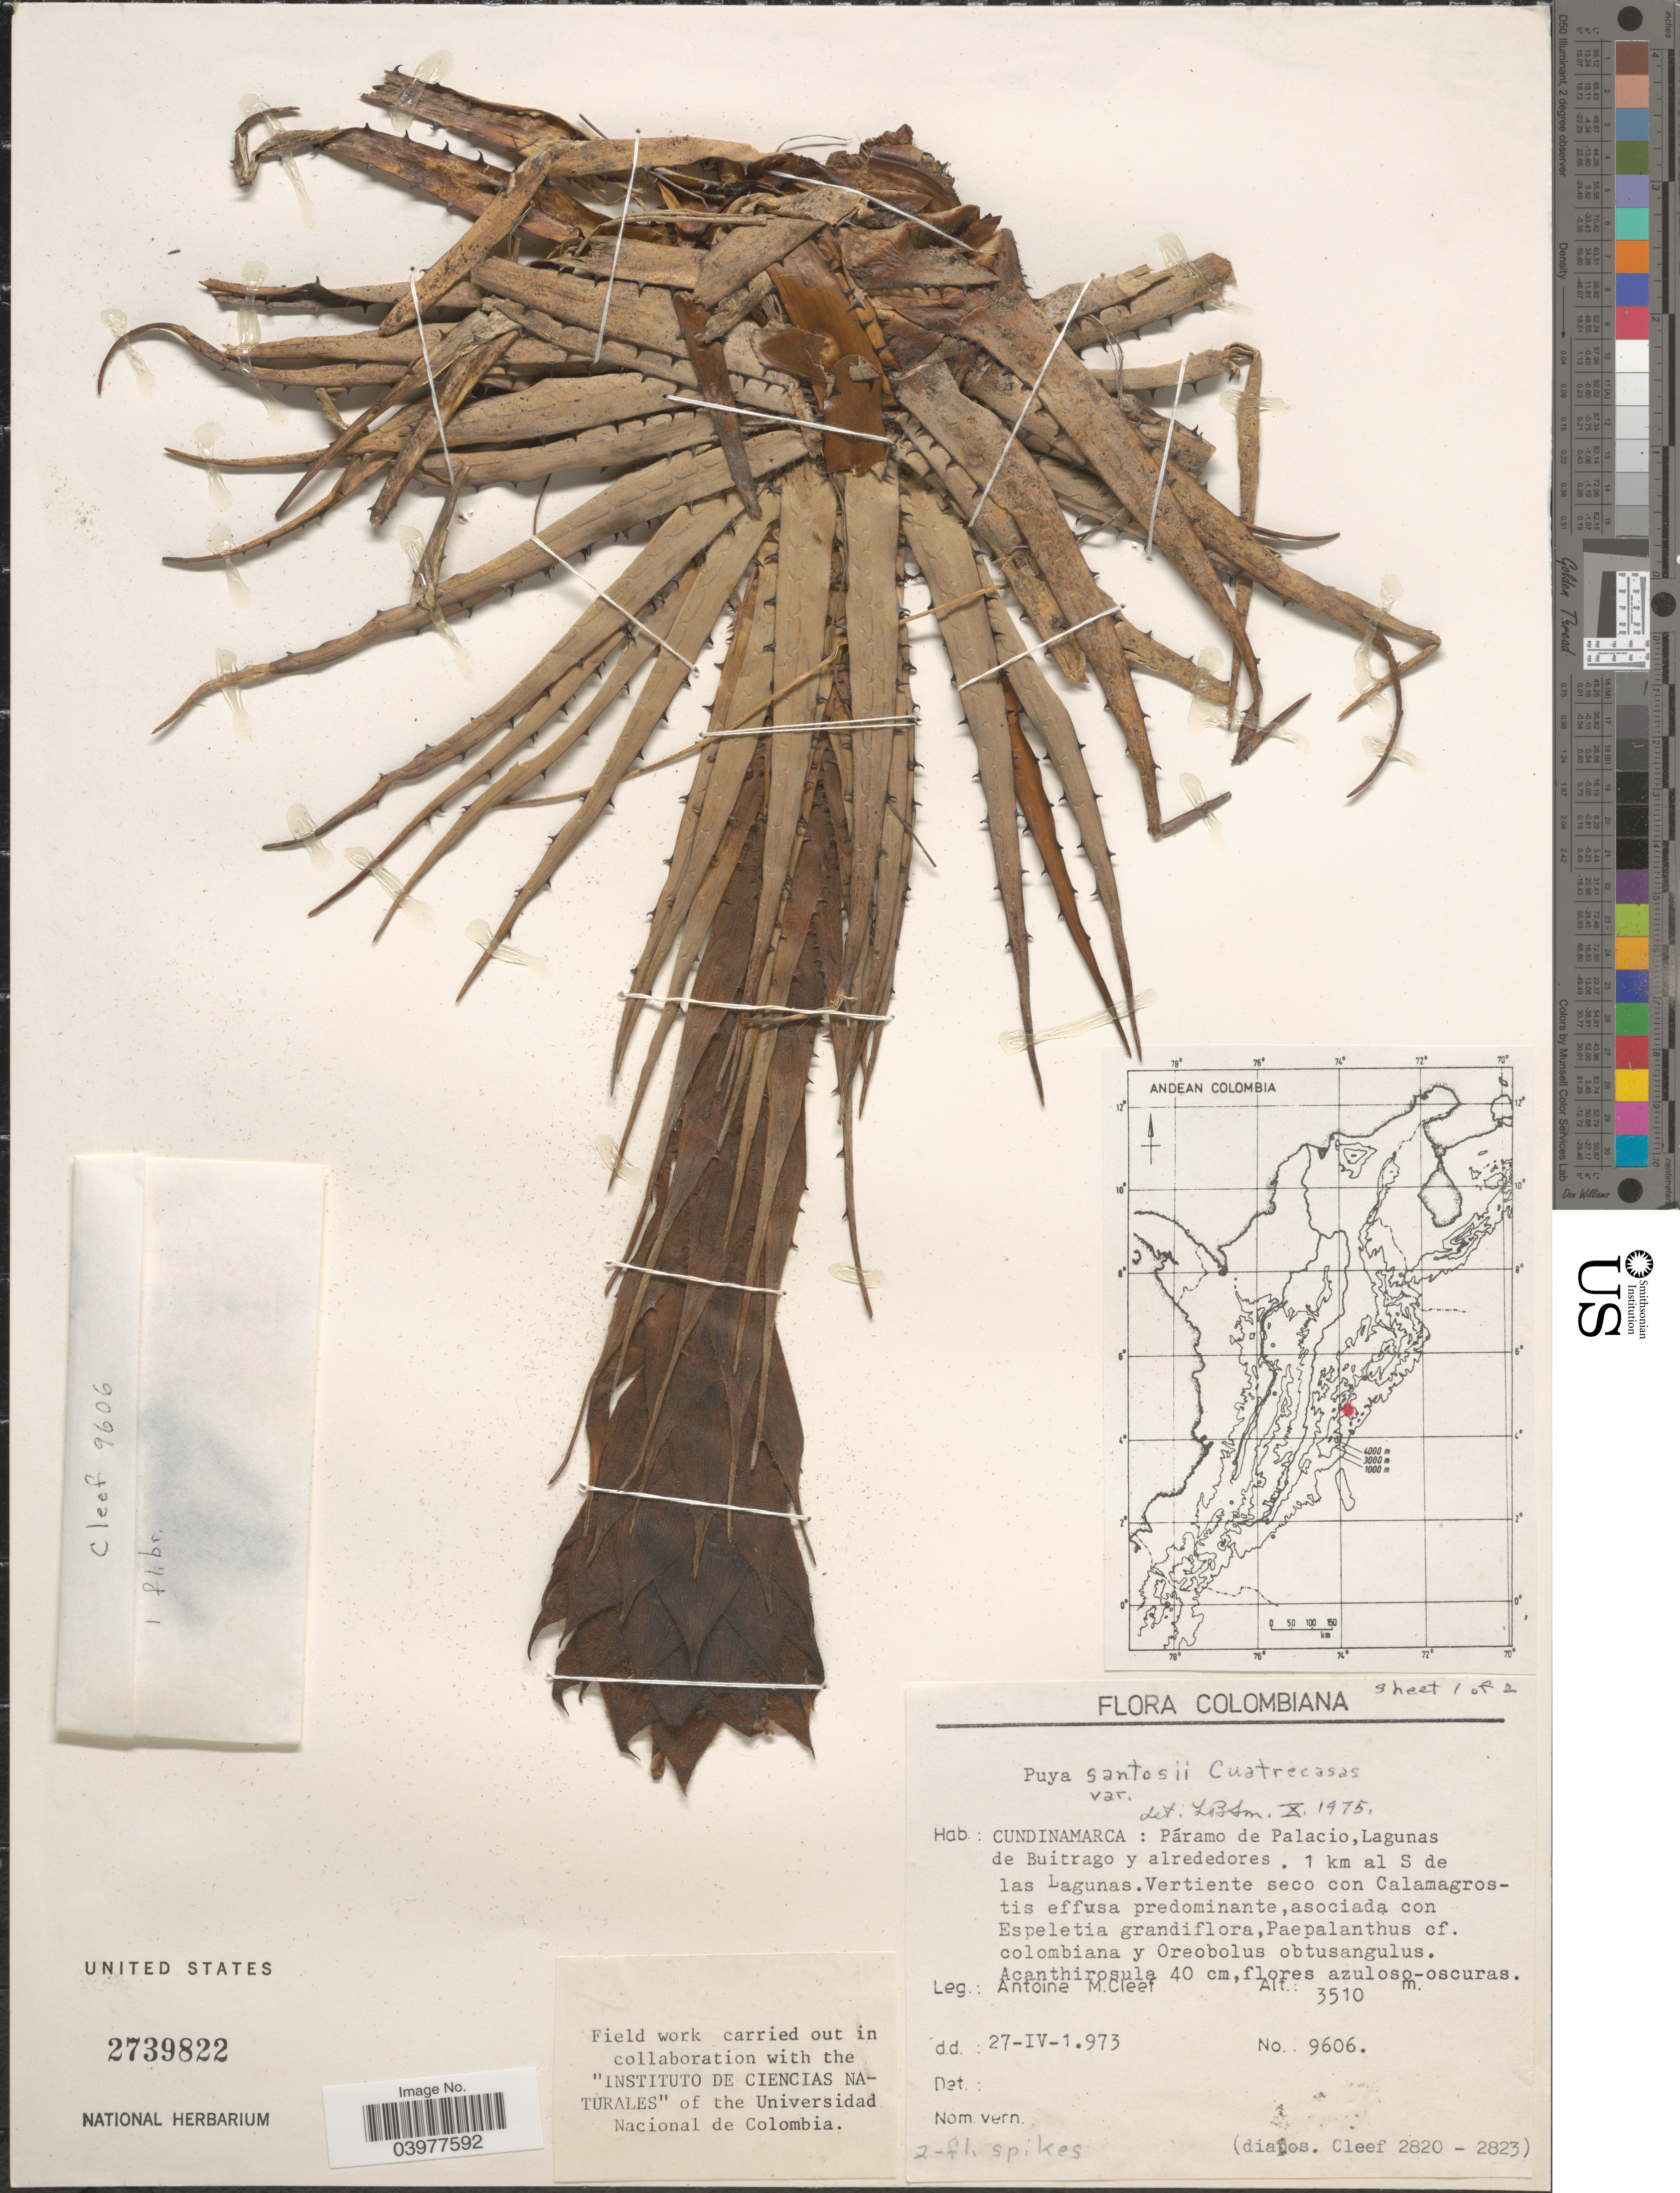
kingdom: Plantae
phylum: Tracheophyta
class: Liliopsida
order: Poales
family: Bromeliaceae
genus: Puya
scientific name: Puya santosii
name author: Cuatrec.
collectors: A. M. Cleef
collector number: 9606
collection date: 1973-04-27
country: Colombia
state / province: Cundinamarca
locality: Páramo de Palacio, Lagunas de Buitrago y alrededores. 1 km al S de las Lagunas.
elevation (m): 3510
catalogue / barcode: US 2739822